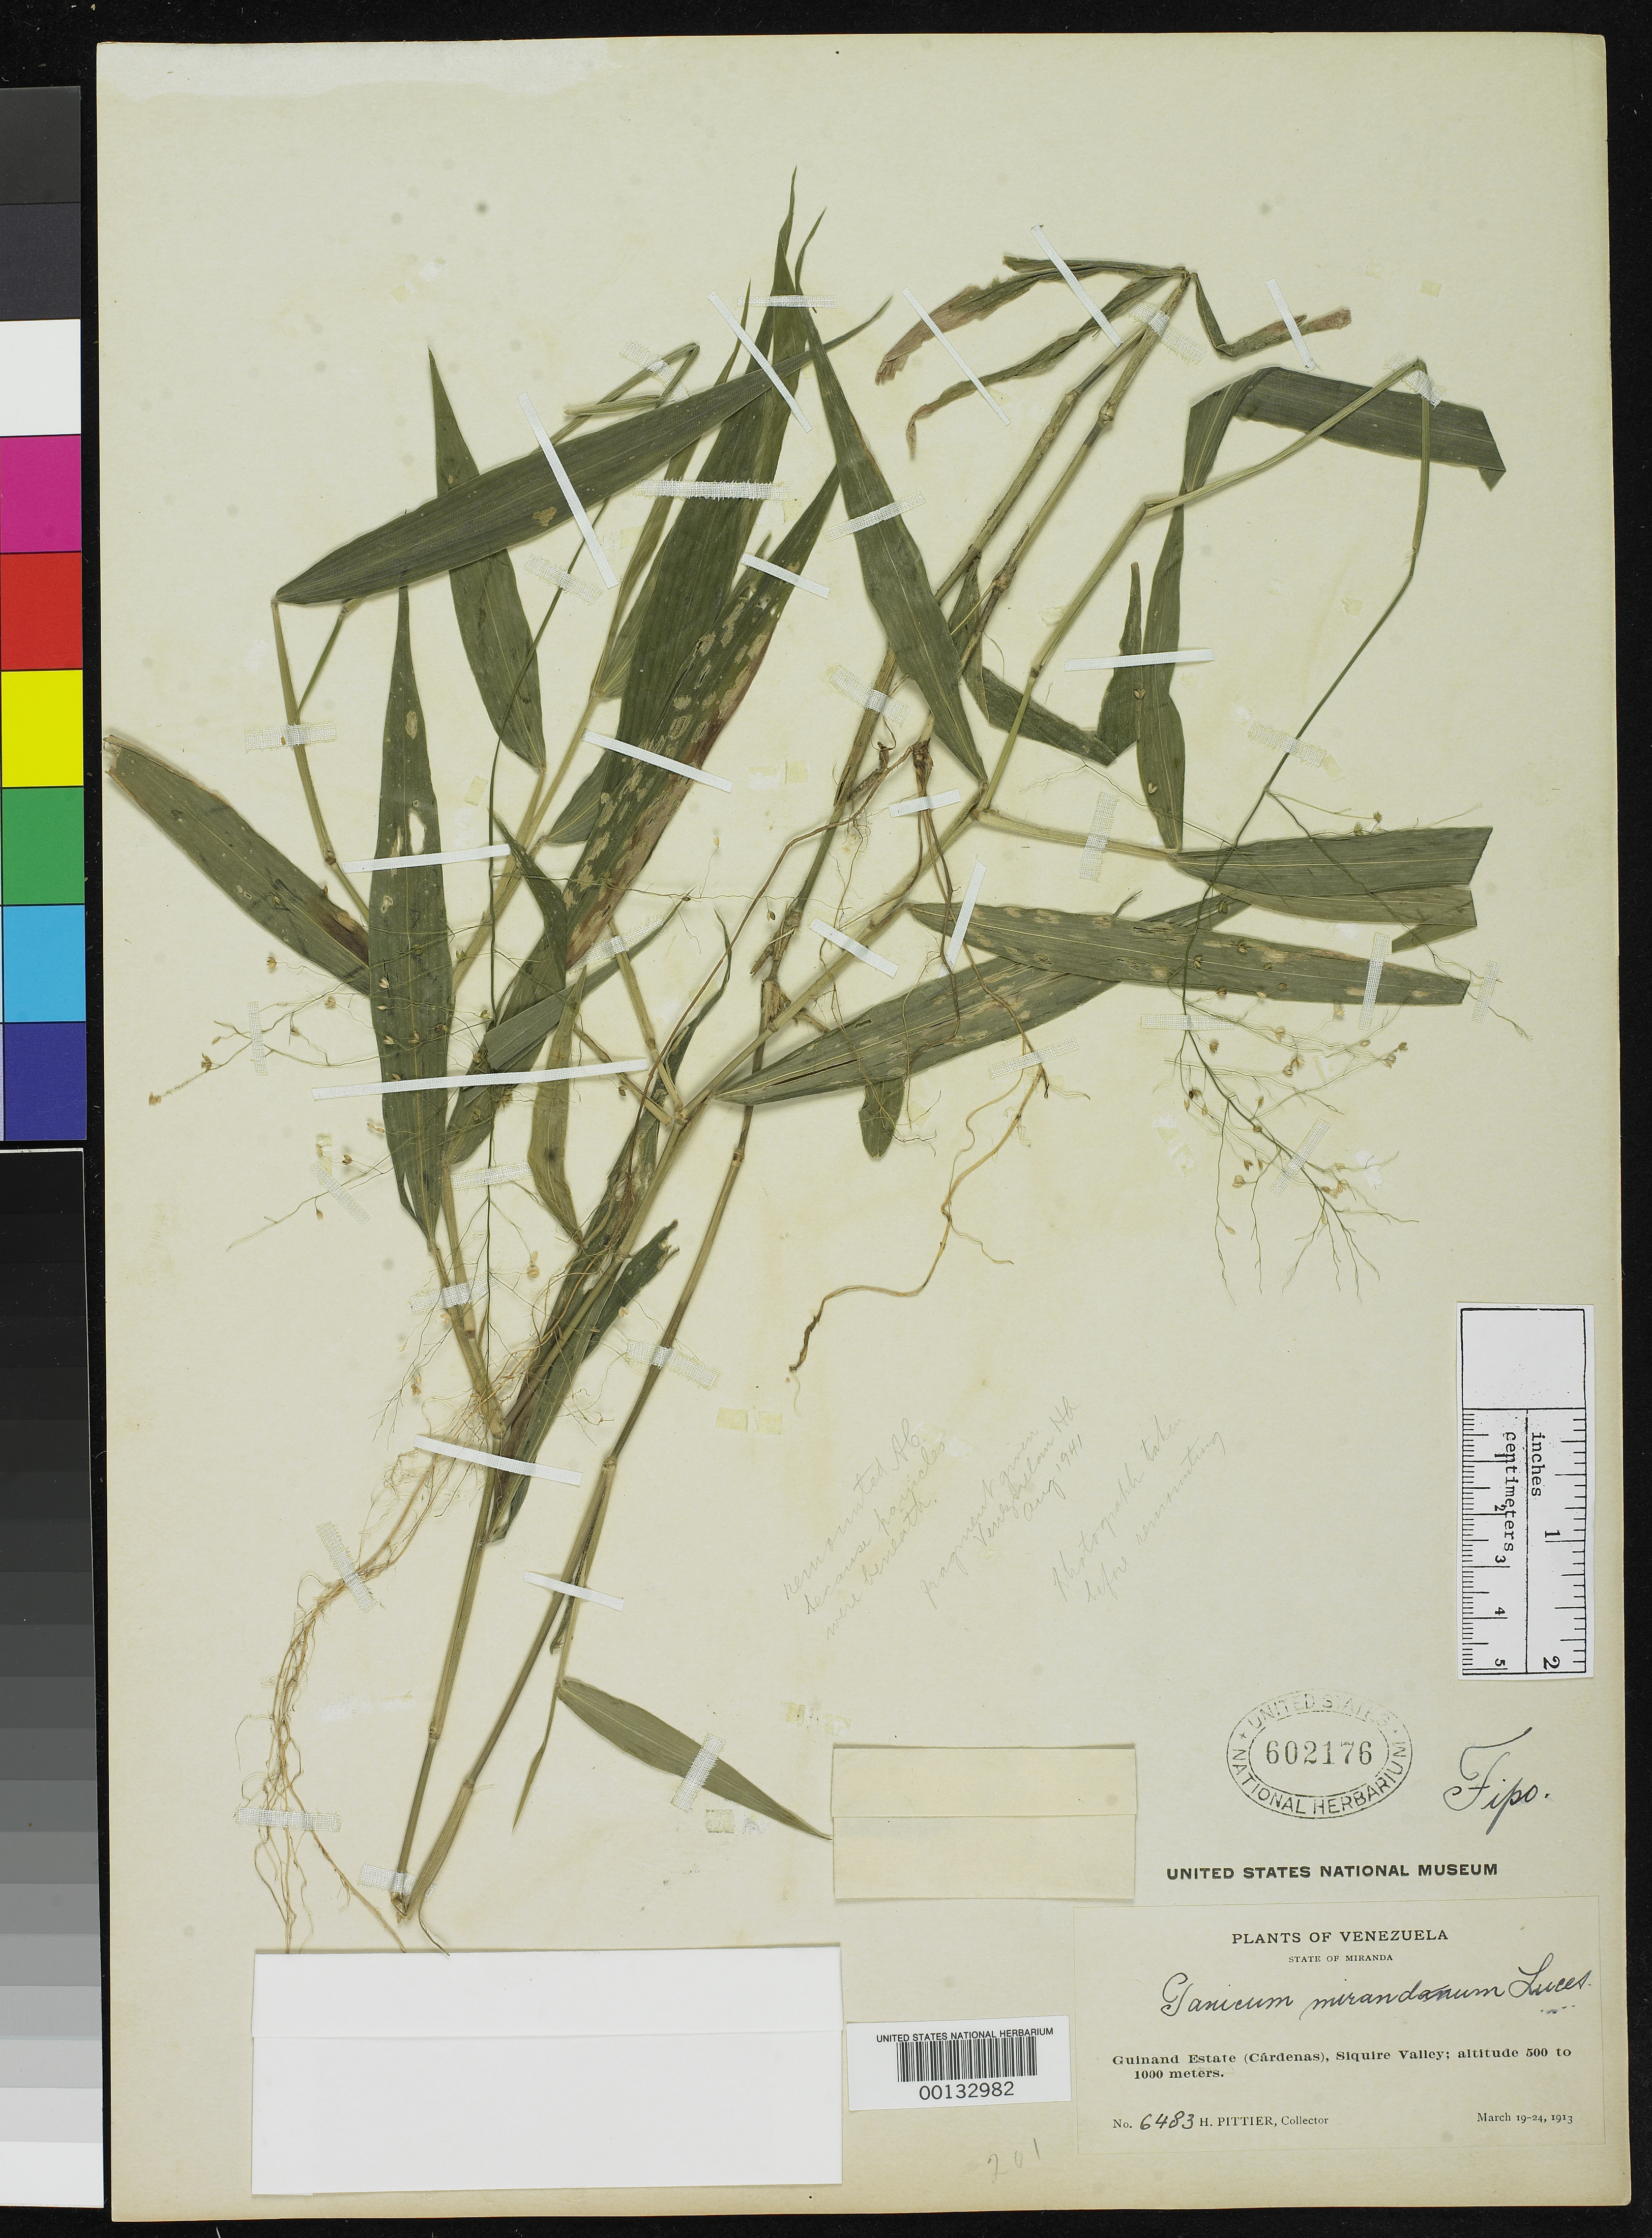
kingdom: Plantae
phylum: Tracheophyta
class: Liliopsida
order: Poales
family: Poaceae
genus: Panicum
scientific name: Panicum mirandanum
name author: Luces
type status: Holotype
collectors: H. F. Pittier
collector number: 6483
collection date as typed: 19 Mar 1913 to 24 Mar 1913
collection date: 1913-03-19/1913-03-24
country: Venezuela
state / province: Miranda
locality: Guinand estate (Cardenas), Siquire Valley.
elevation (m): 500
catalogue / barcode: US 602176